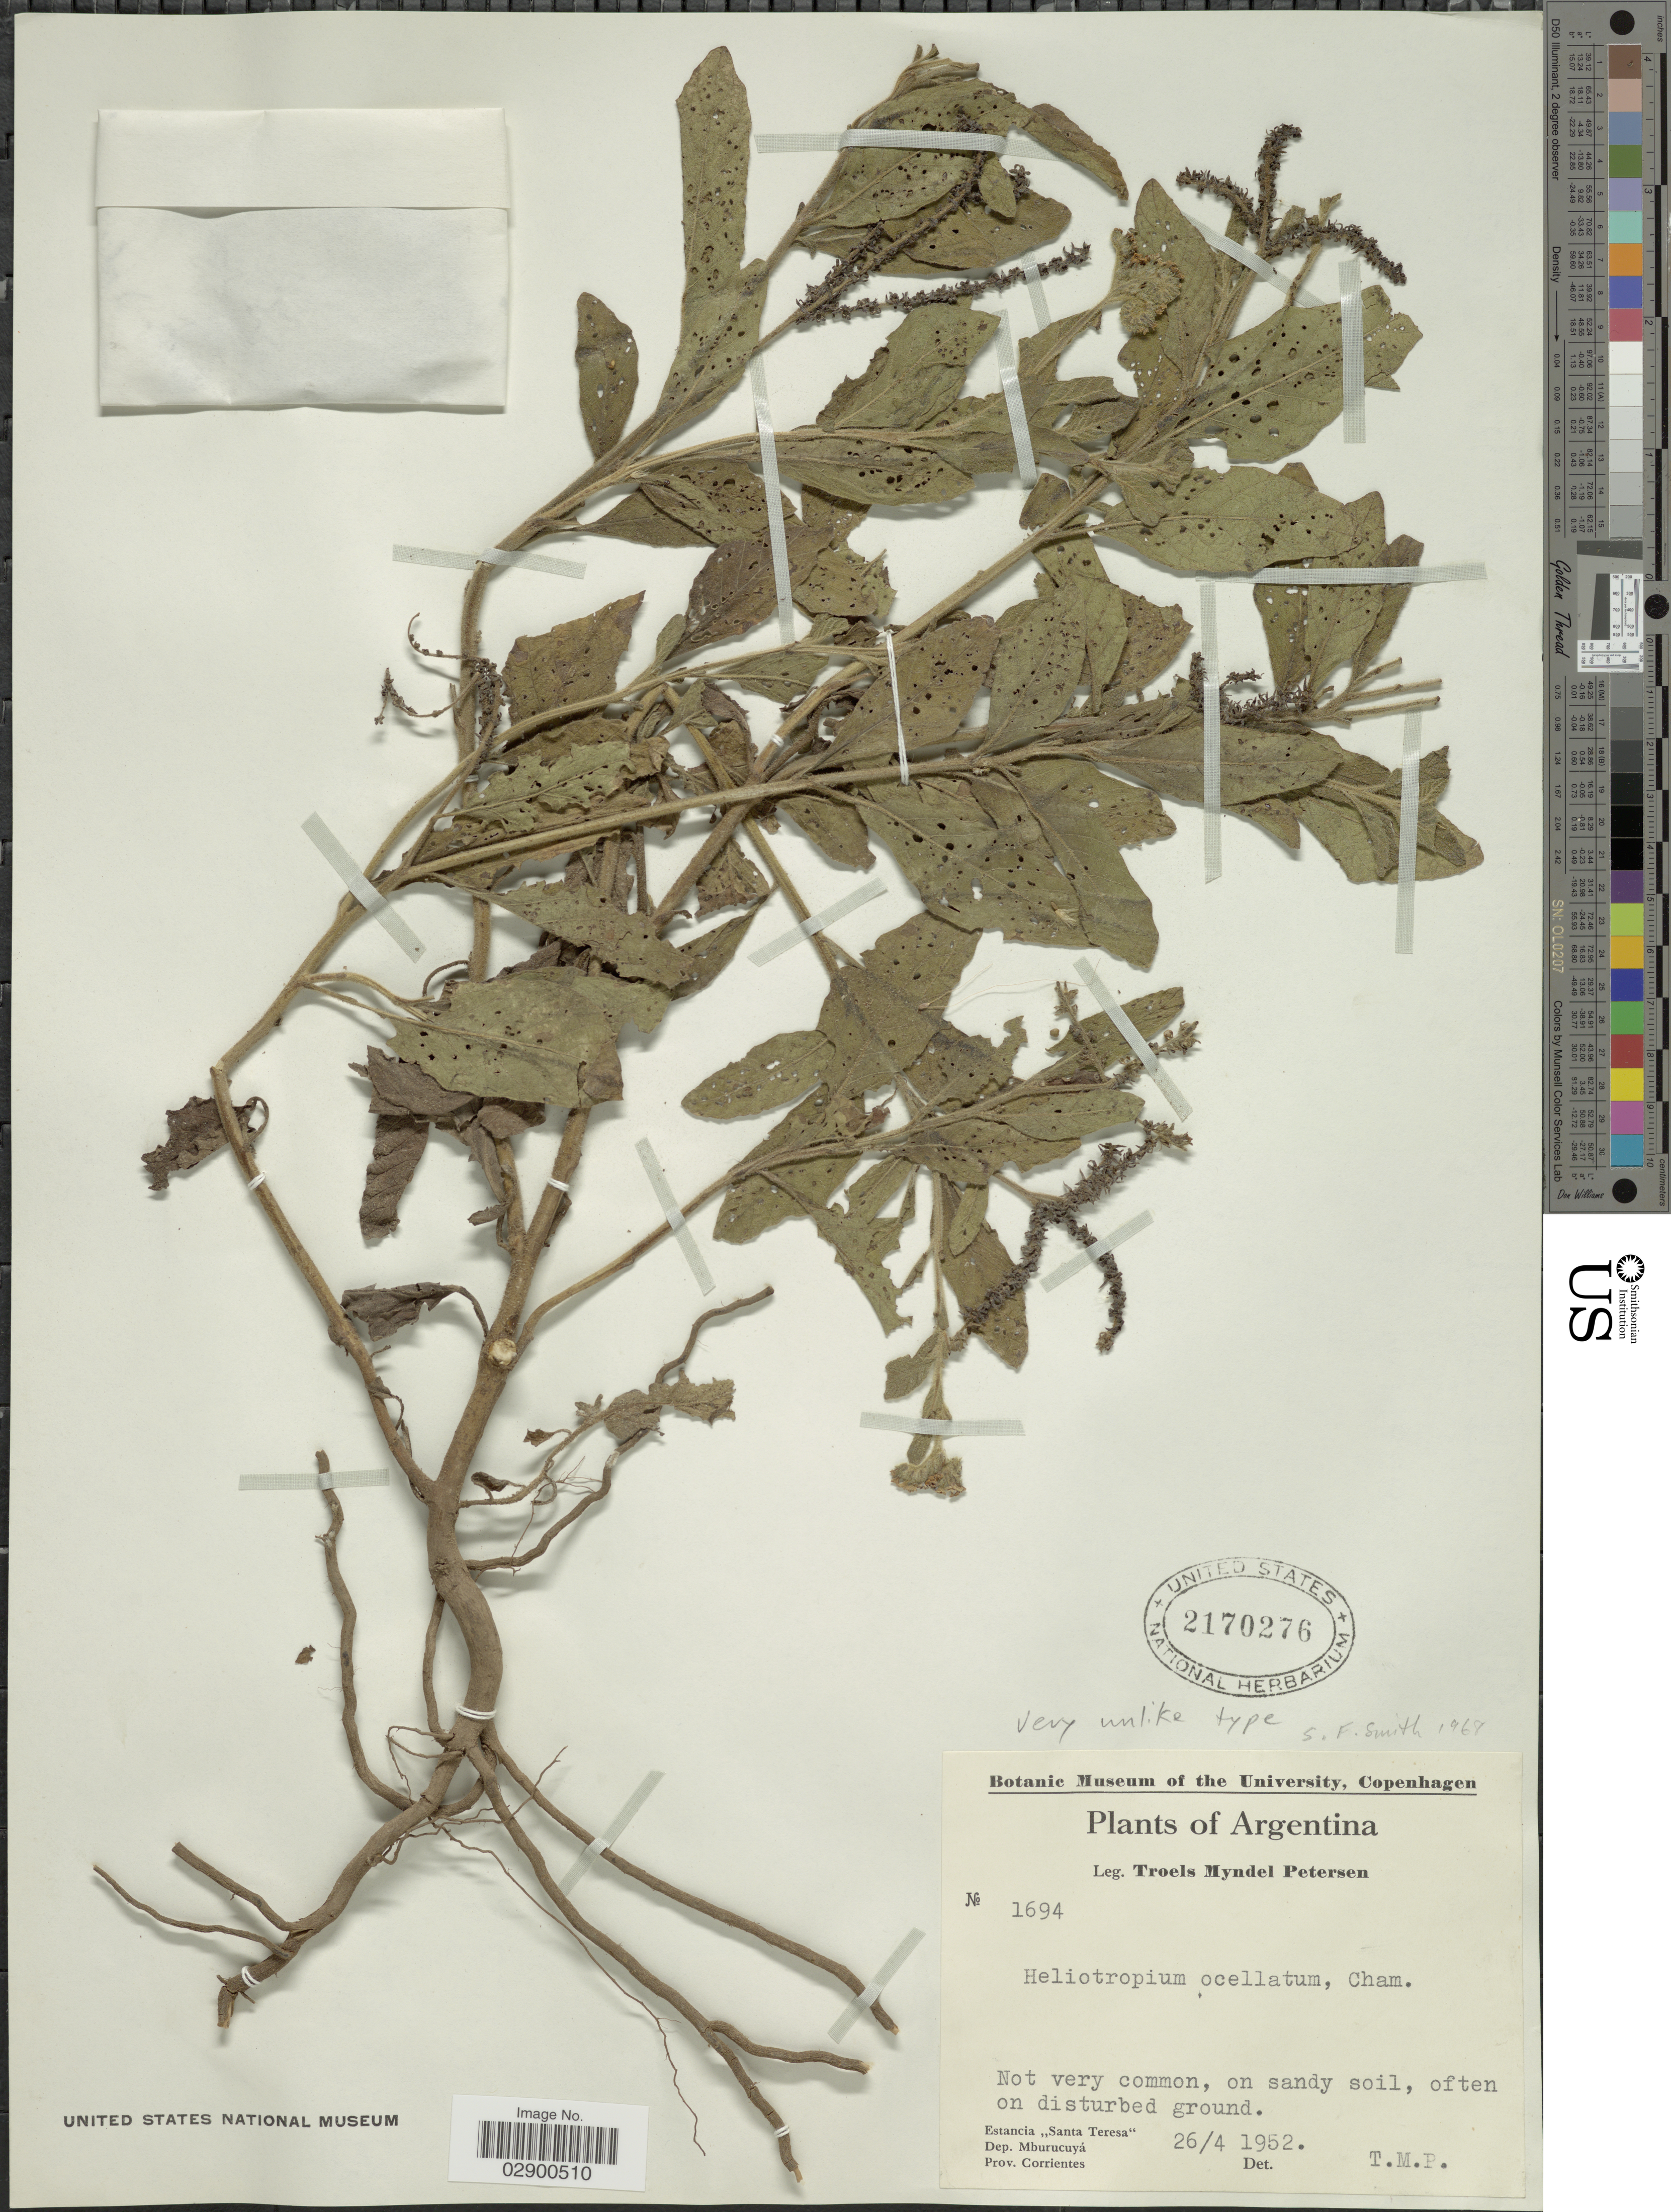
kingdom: Plantae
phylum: Tracheophyta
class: Magnoliopsida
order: Boraginales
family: Heliotropiaceae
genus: Heliotropium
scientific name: Heliotropium nicotianifolium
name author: Poir.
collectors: T. M. Petersen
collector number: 1694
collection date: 1952-04-26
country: Argentina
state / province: Corrientes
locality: Estancia "Santa Teresa", Dep. Mburucuyá.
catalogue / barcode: US 2170276